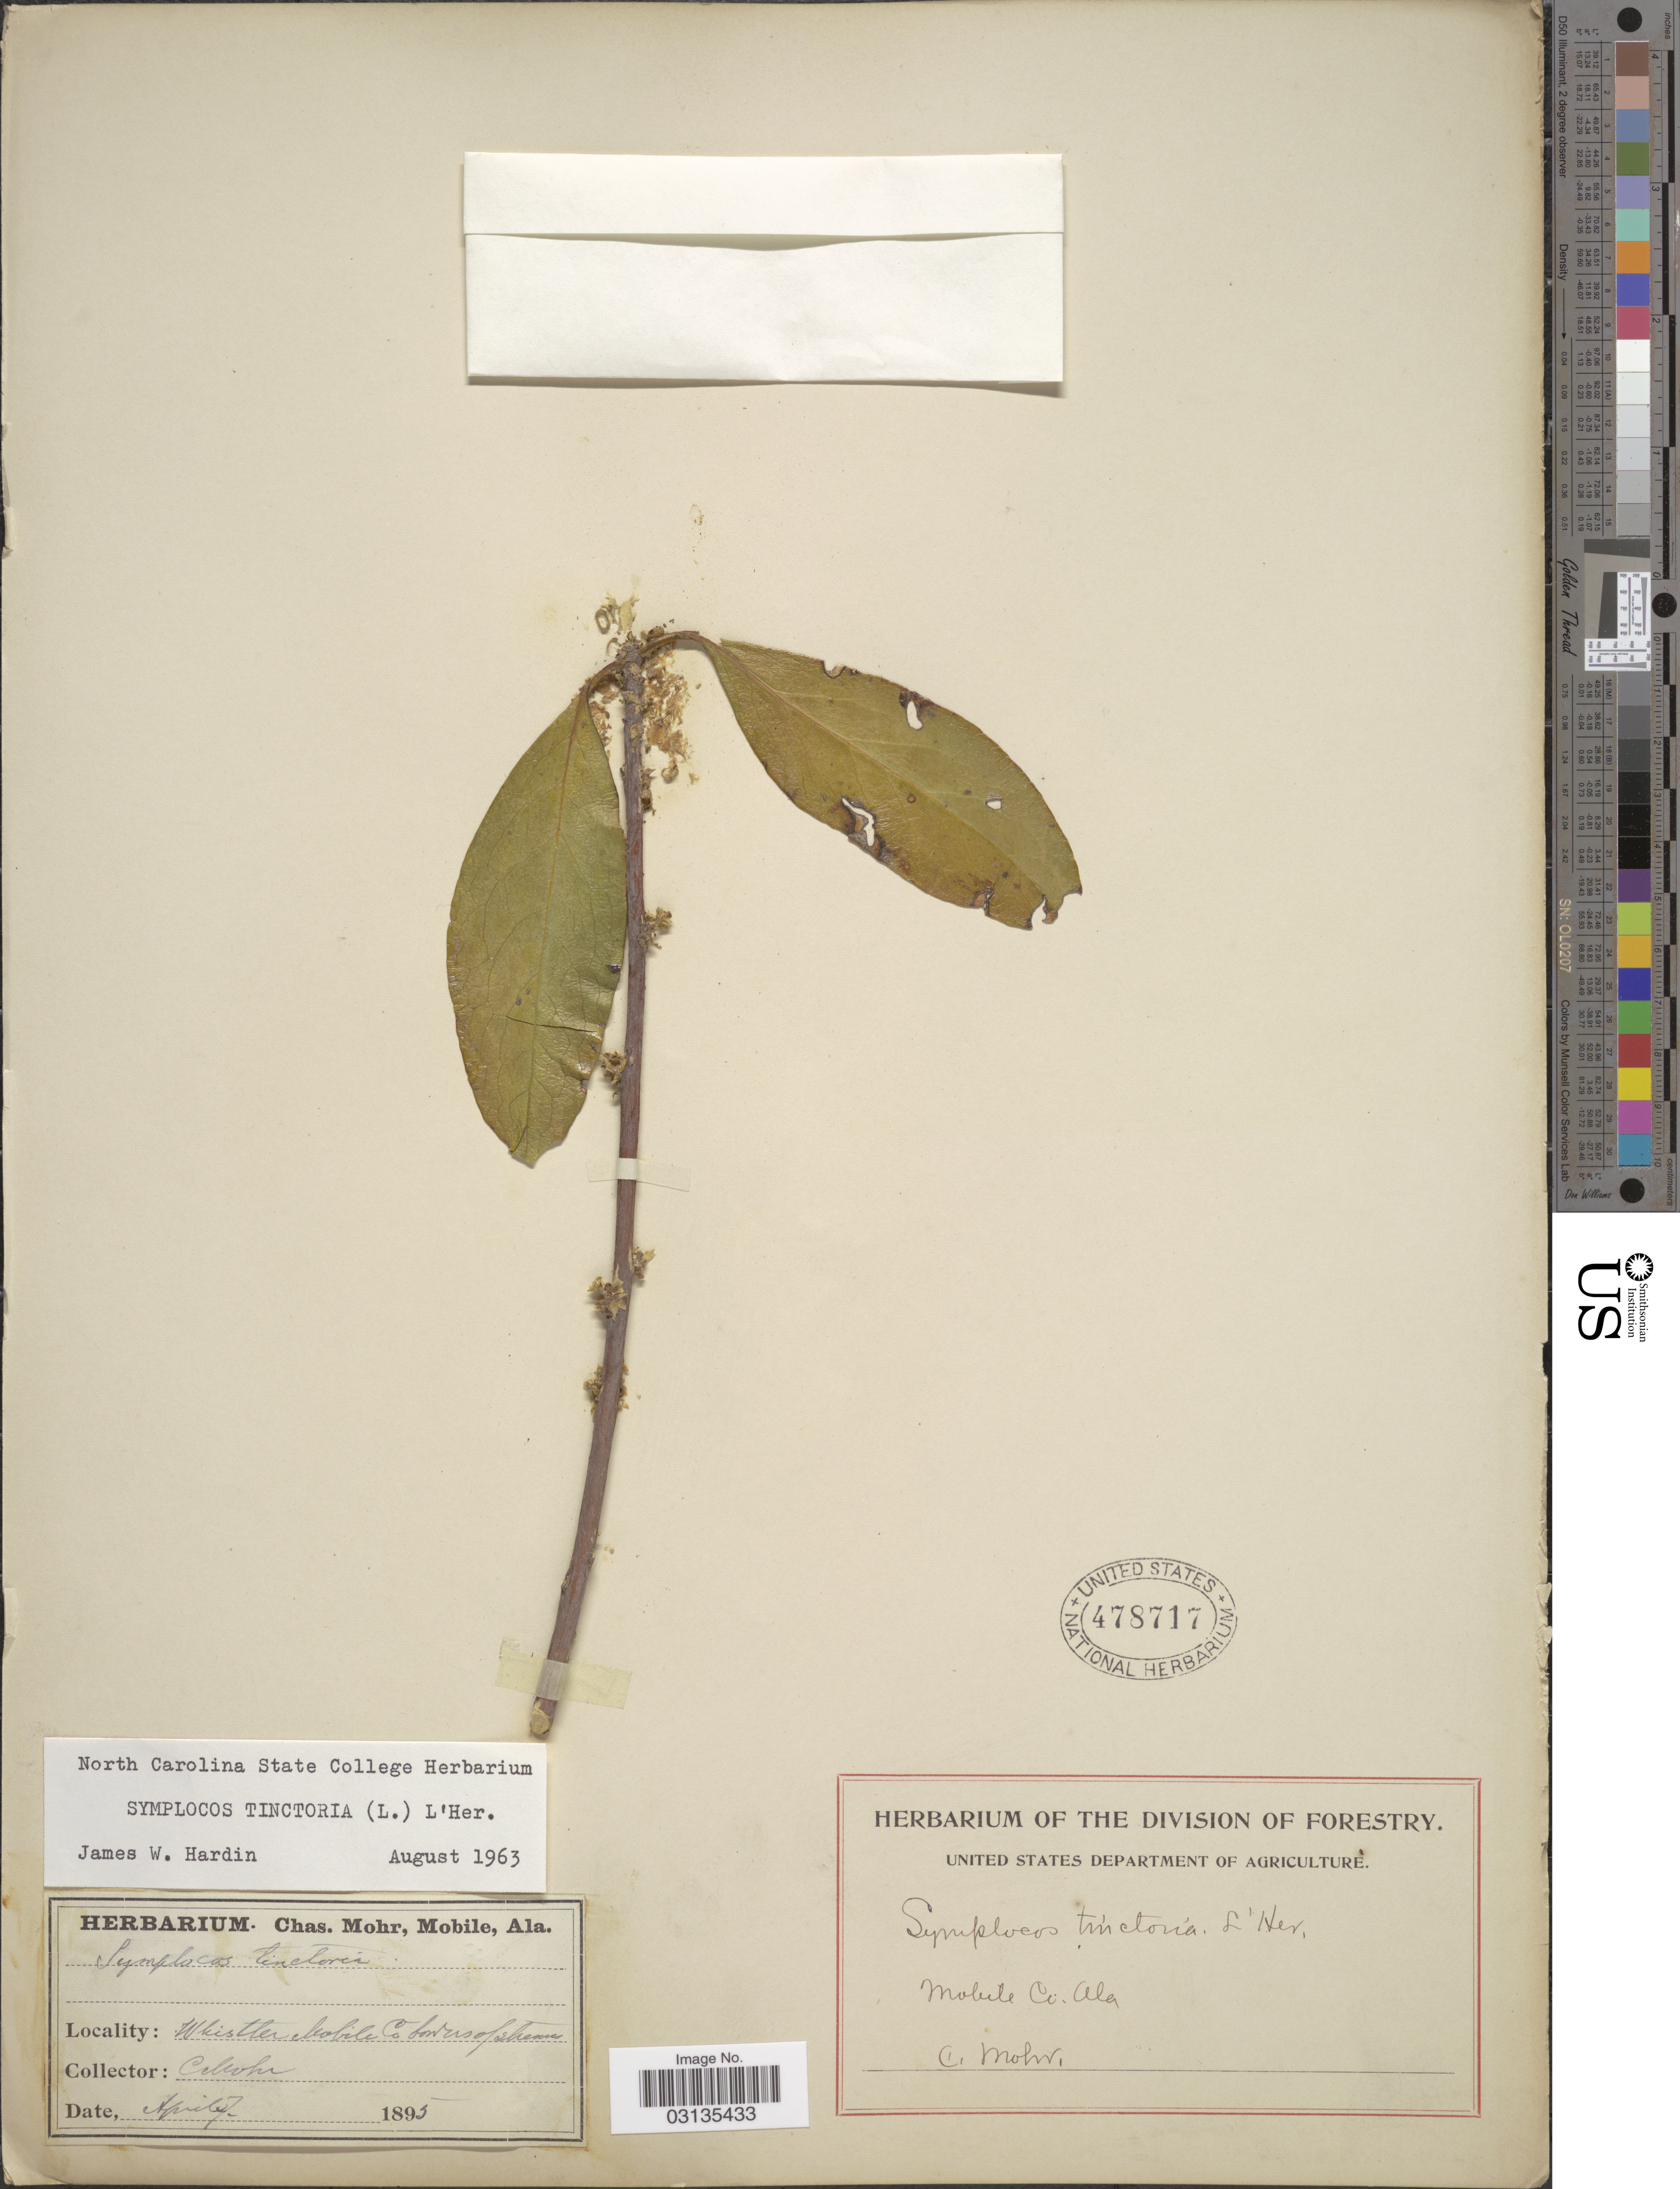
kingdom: Plantae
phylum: Tracheophyta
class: Magnoliopsida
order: Ericales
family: Symplocaceae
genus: Symplocos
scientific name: Symplocos tinctoria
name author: (L.) L'Hér.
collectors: Mohr, C. T. (herbarium)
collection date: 1895-04-07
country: United States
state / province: Alabama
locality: Mobile Co. Ala. Whistler.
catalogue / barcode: US 478717